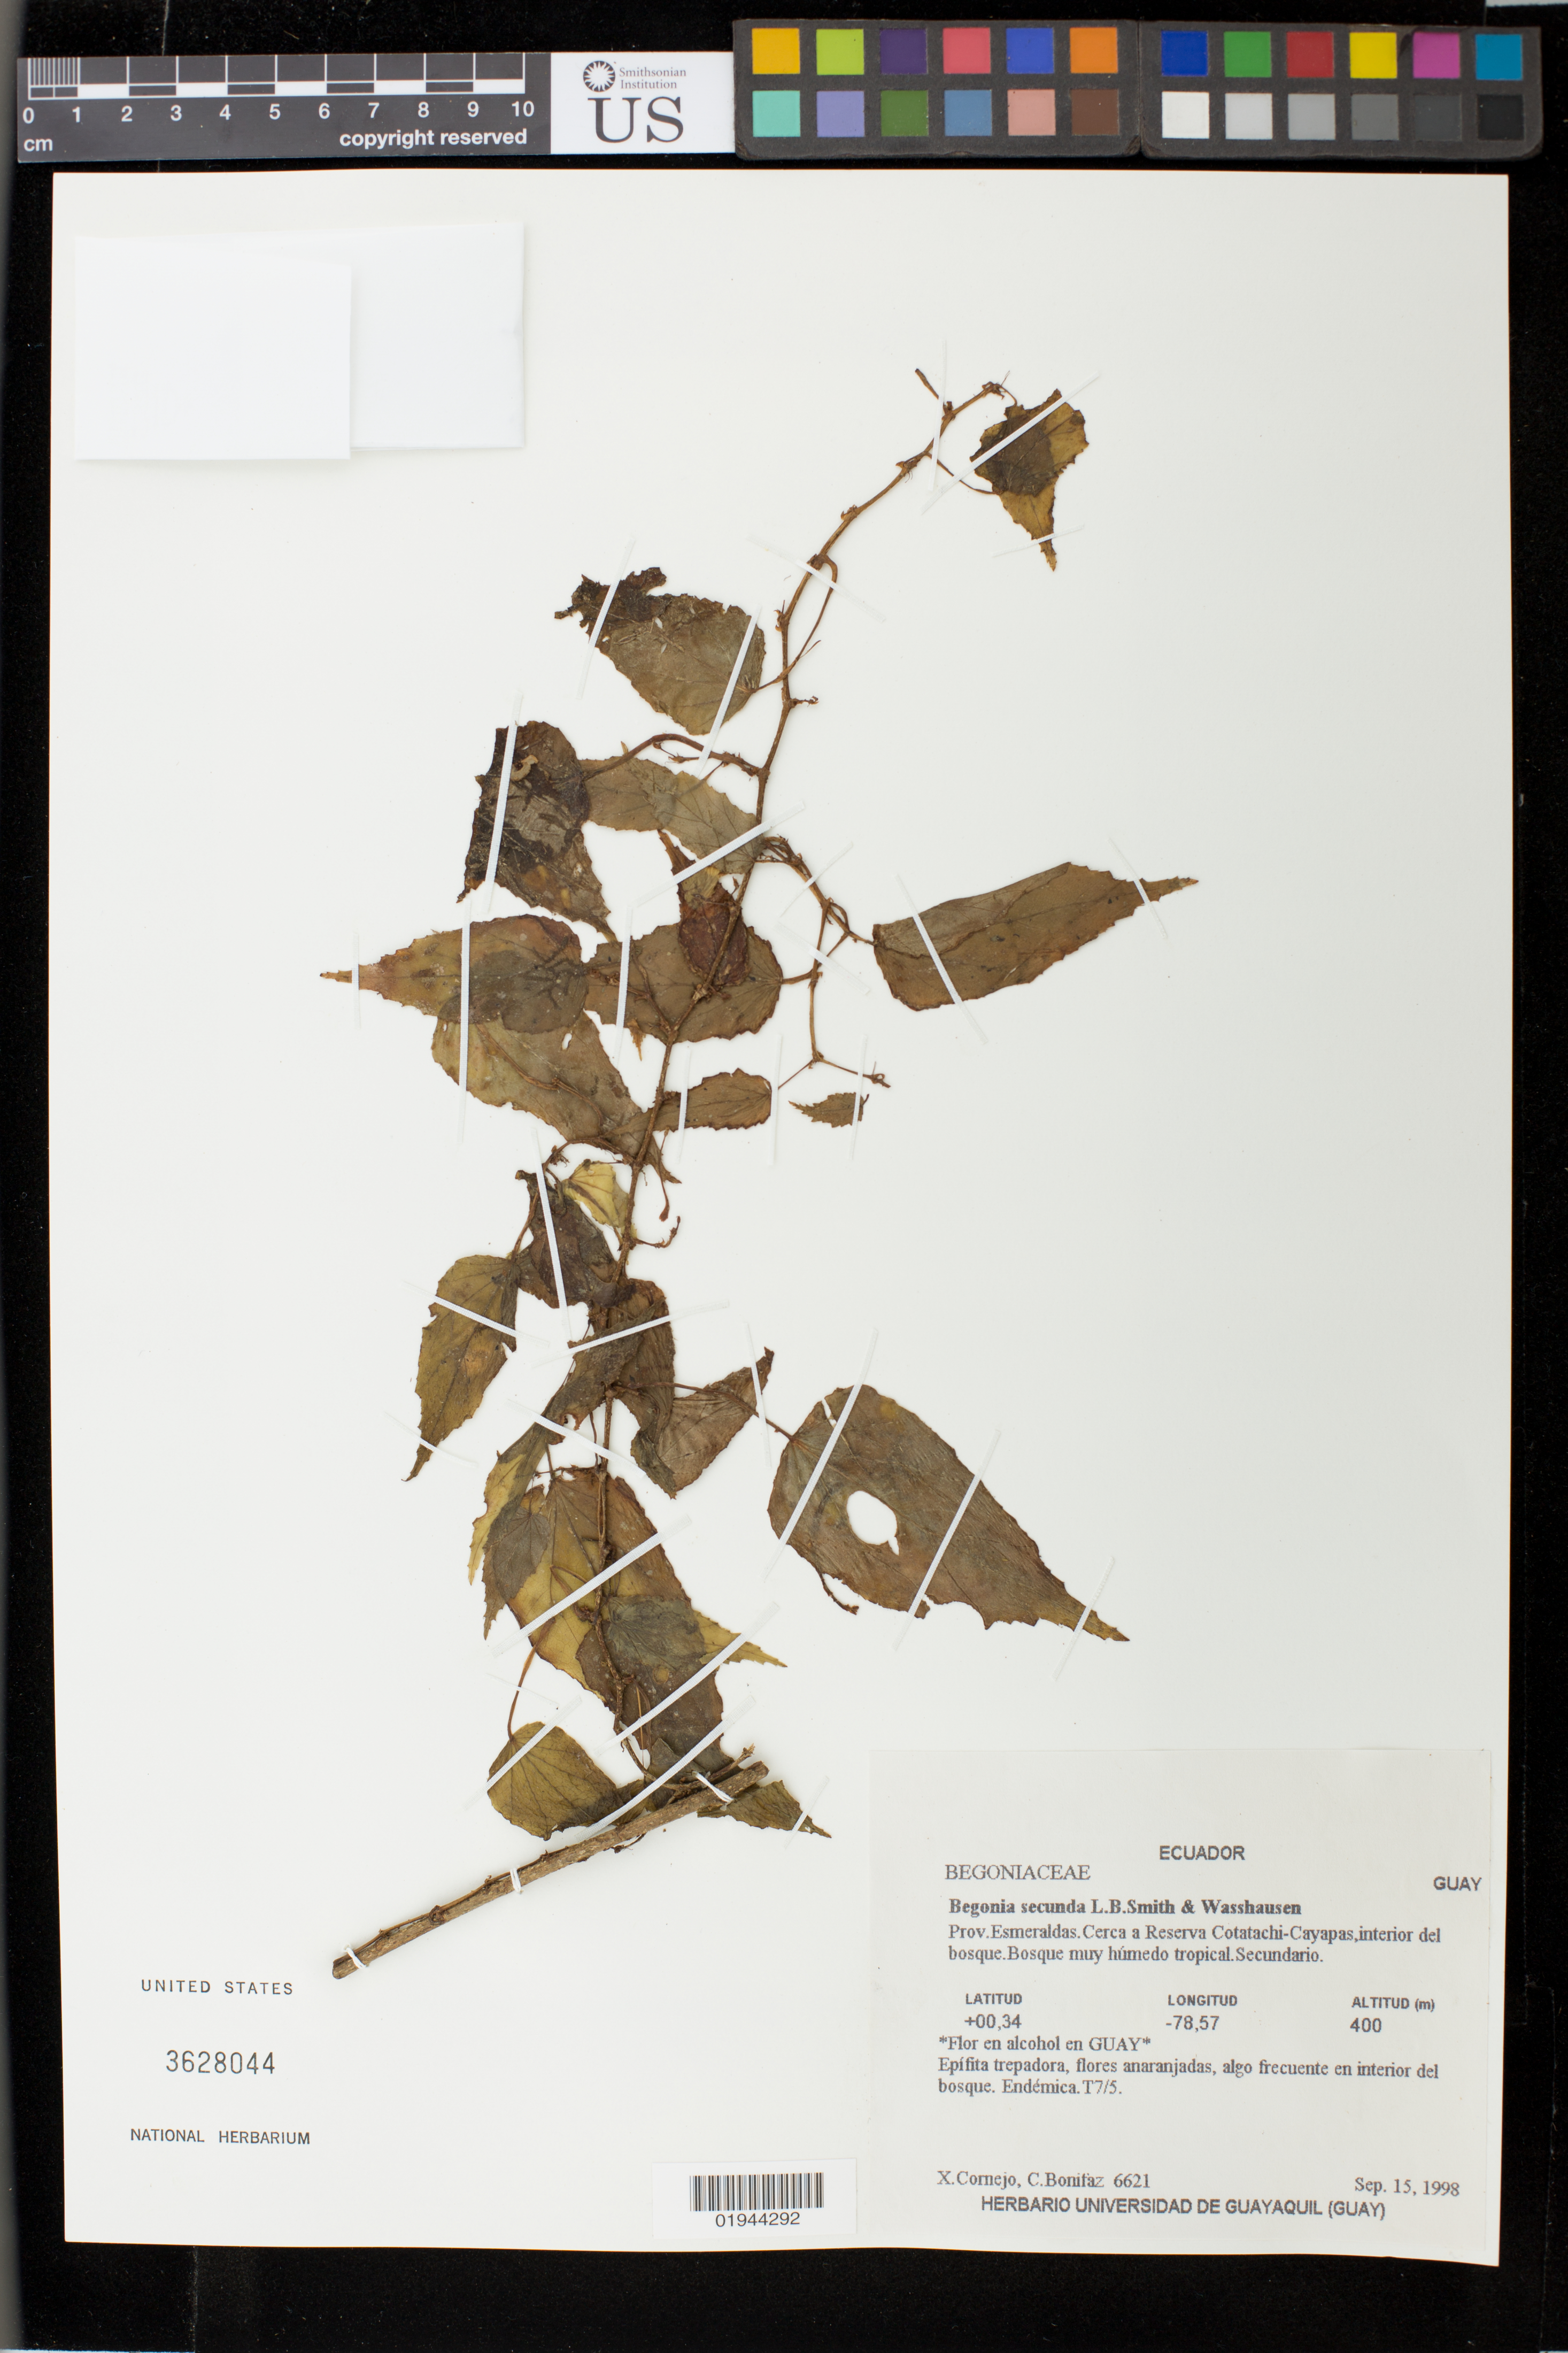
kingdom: Plantae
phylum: Tracheophyta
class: Magnoliopsida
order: Cucurbitales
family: Begoniaceae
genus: Begonia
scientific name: Begonia secunda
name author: L.B. Sm. & Wassh.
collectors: X. F. Cornejo & C. Bonitáz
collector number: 6621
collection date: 1998-09-15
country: Ecuador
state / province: Esmeraldas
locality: Cerca a Reserva Cotatachi-Cayapas, interior del bosque.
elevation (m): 400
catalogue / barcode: US 3628044